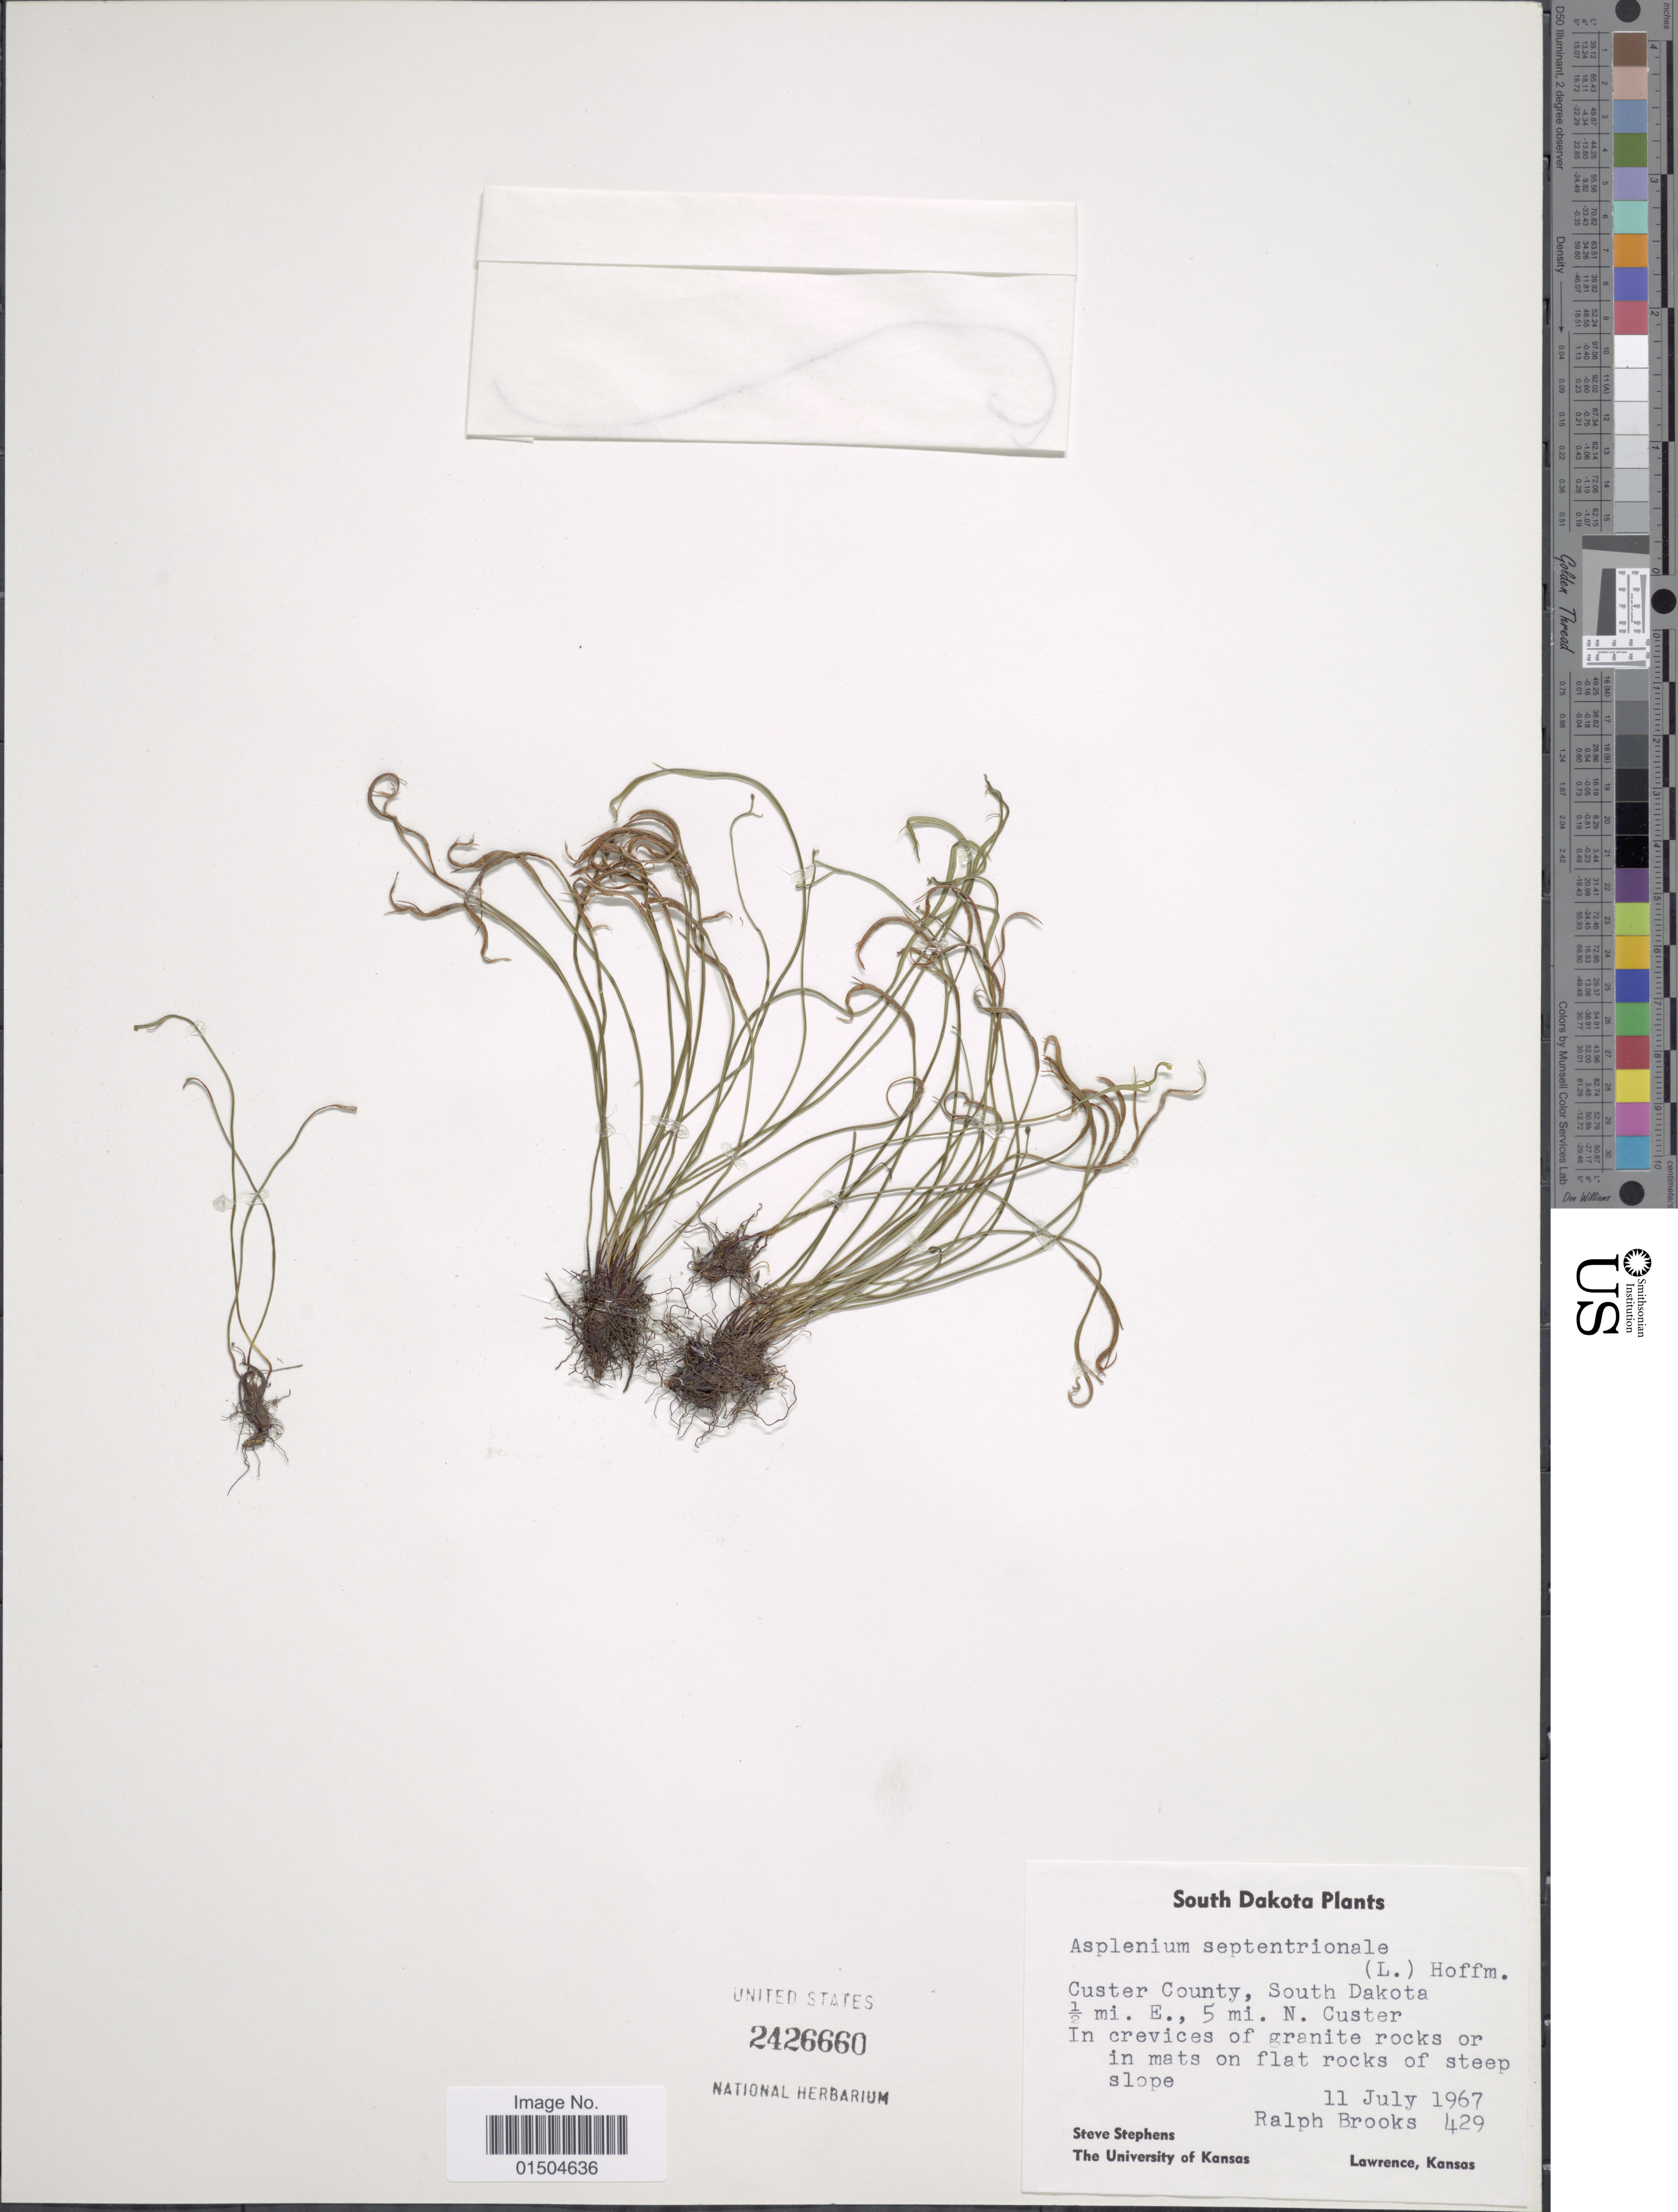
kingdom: Plantae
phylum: Tracheophyta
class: Polypodiopsida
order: Polypodiales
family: Aspleniaceae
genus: Asplenium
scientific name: Asplenium septentrionale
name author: (L.) Hoffm.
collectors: R. E. Brooks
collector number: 429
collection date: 1967-07-11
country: United States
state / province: South Dakota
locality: Custer County, South Dakota ½ mi. E., 5 mi. N. Custer.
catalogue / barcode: US 2426660